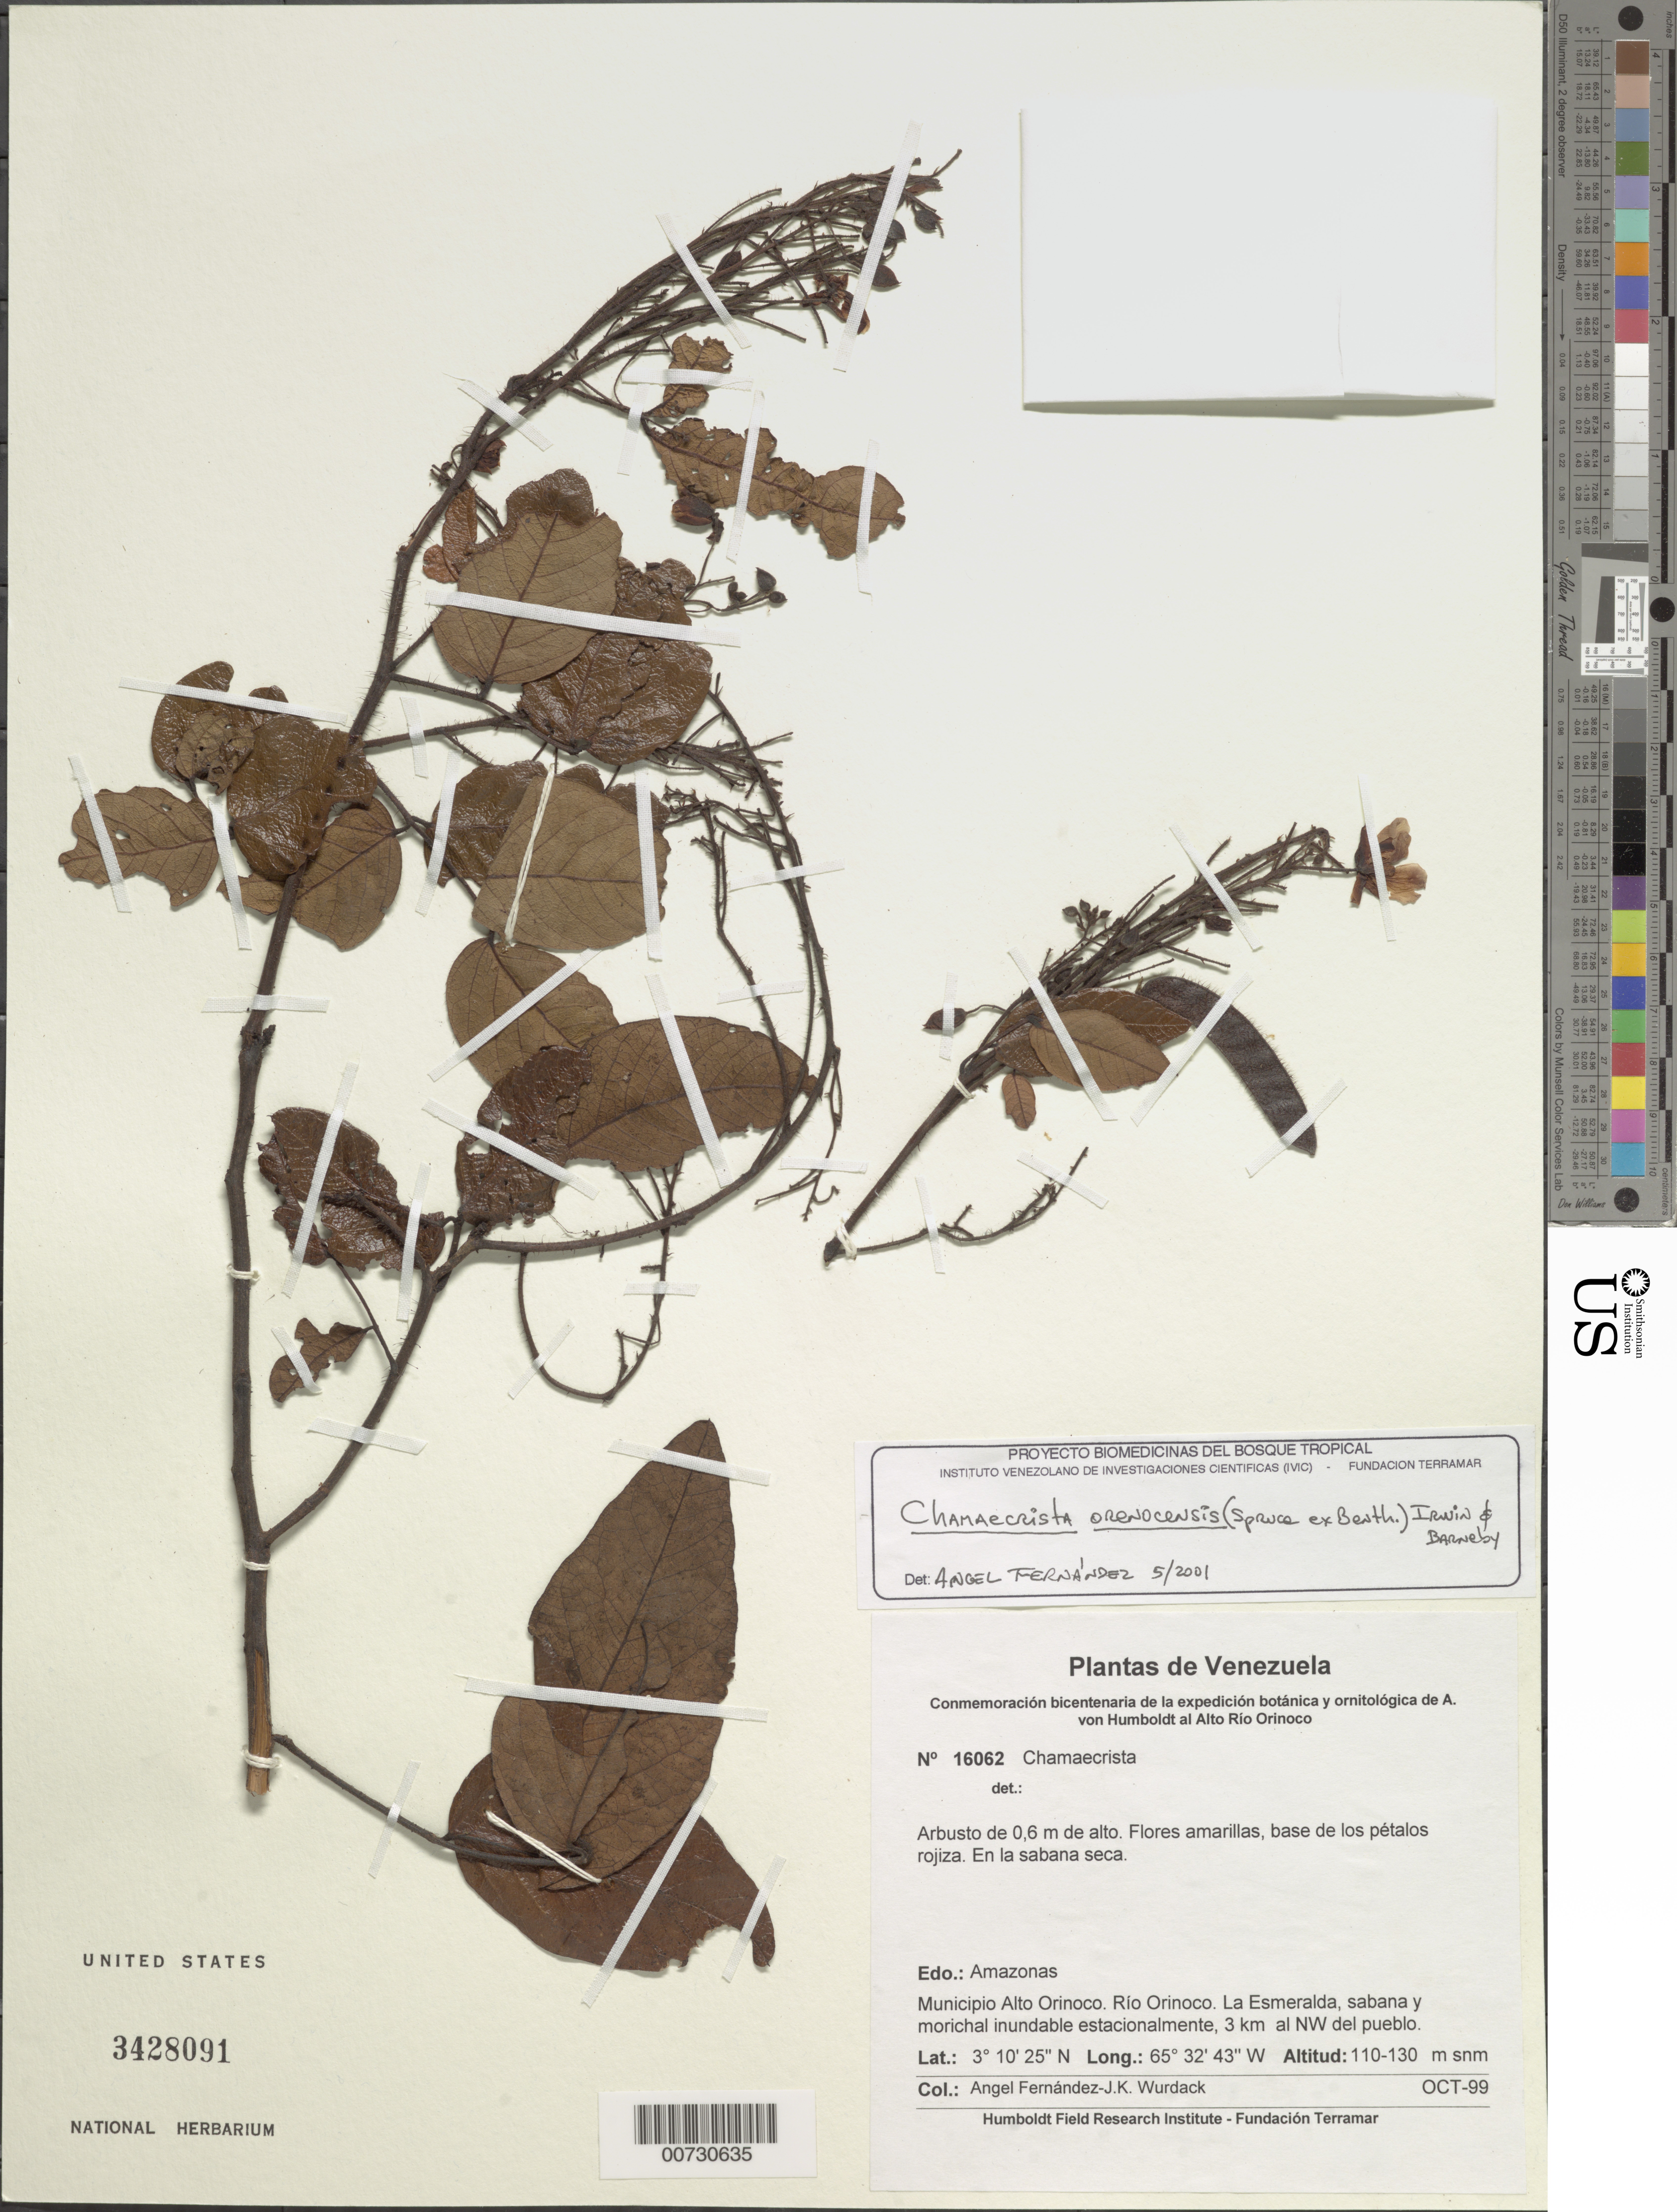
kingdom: Plantae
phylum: Tracheophyta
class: Magnoliopsida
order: Fabales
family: Fabaceae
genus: Chamaecrista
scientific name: Chamaecrista orenocensis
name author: (Spruce ex Benth.) H.S. Irwin & Barneby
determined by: Fernández, A.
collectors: A. Fernández & K. Wurdack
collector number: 16062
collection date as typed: Oct 1999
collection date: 1999-10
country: Venezuela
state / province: Amazonas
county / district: Alto Orinoco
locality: Río Orinoco, La Esmeralda, 3 km NW del pueblo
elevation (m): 110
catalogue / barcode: US 3428091